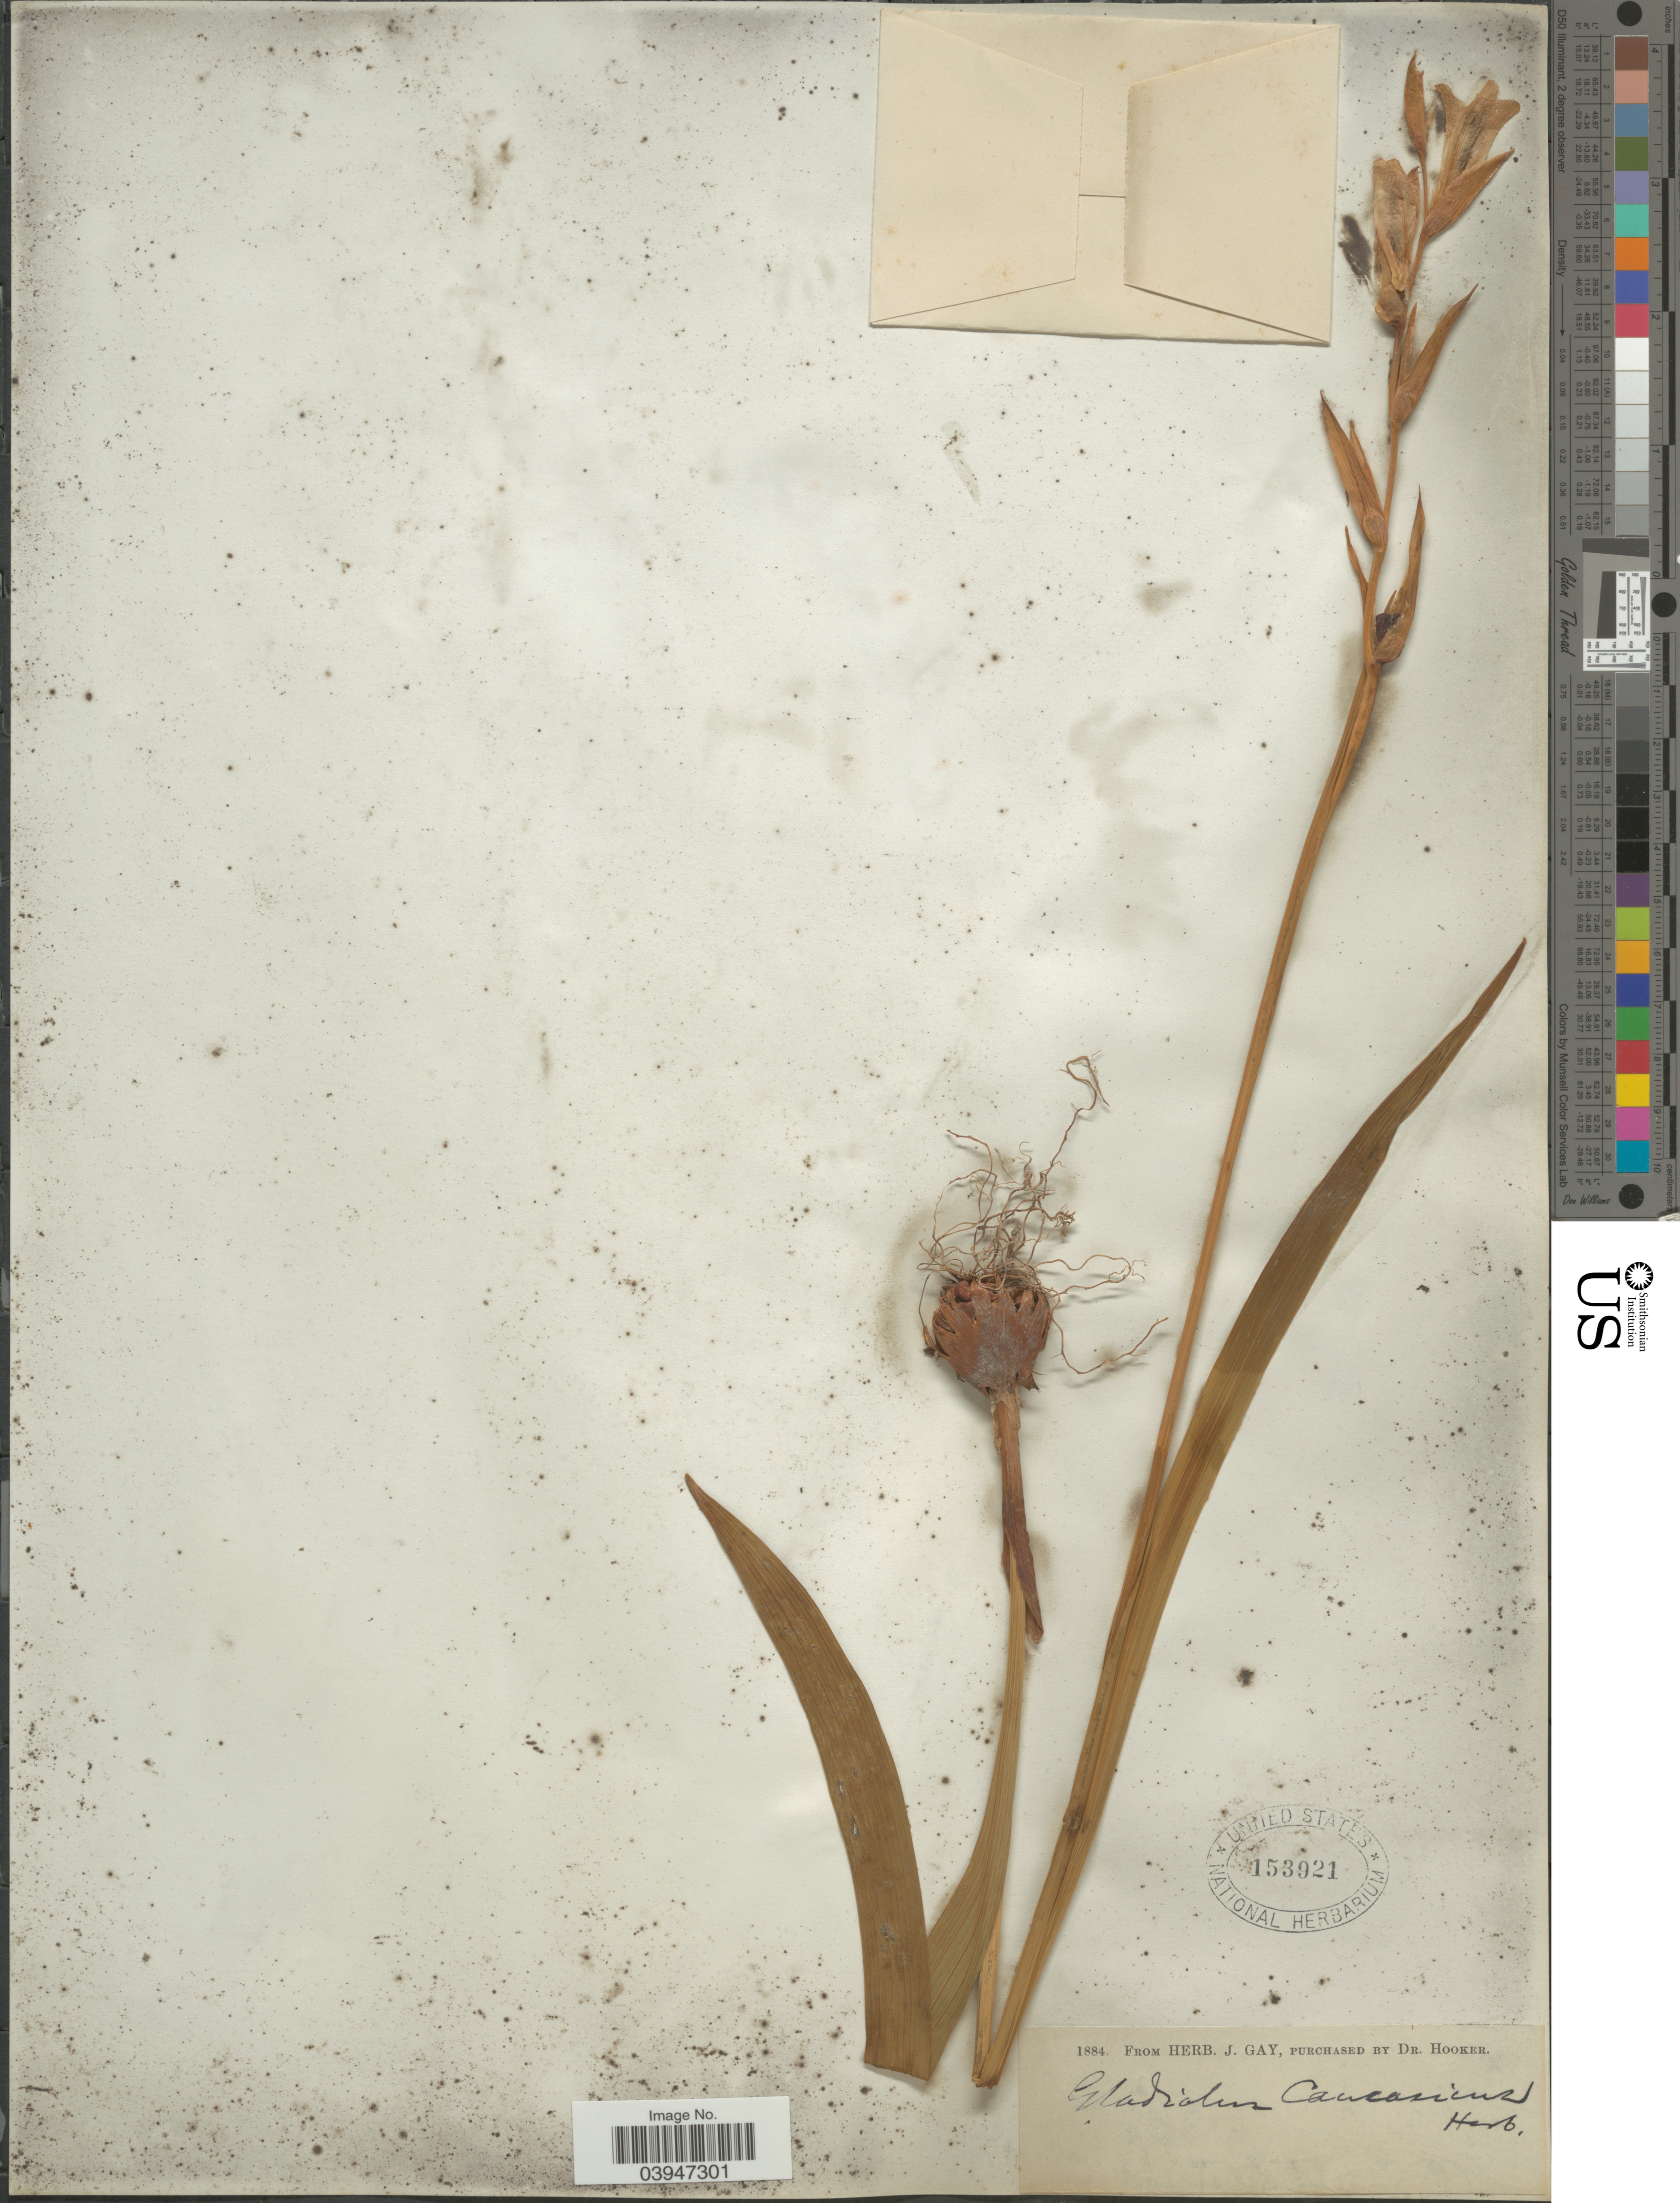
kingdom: Plantae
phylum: Tracheophyta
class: Liliopsida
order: Asparagales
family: Iridaceae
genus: Gladiolus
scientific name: Gladiolus caucasicus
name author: Herb.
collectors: ex herb. J. Gay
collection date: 1884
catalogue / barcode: US 153921